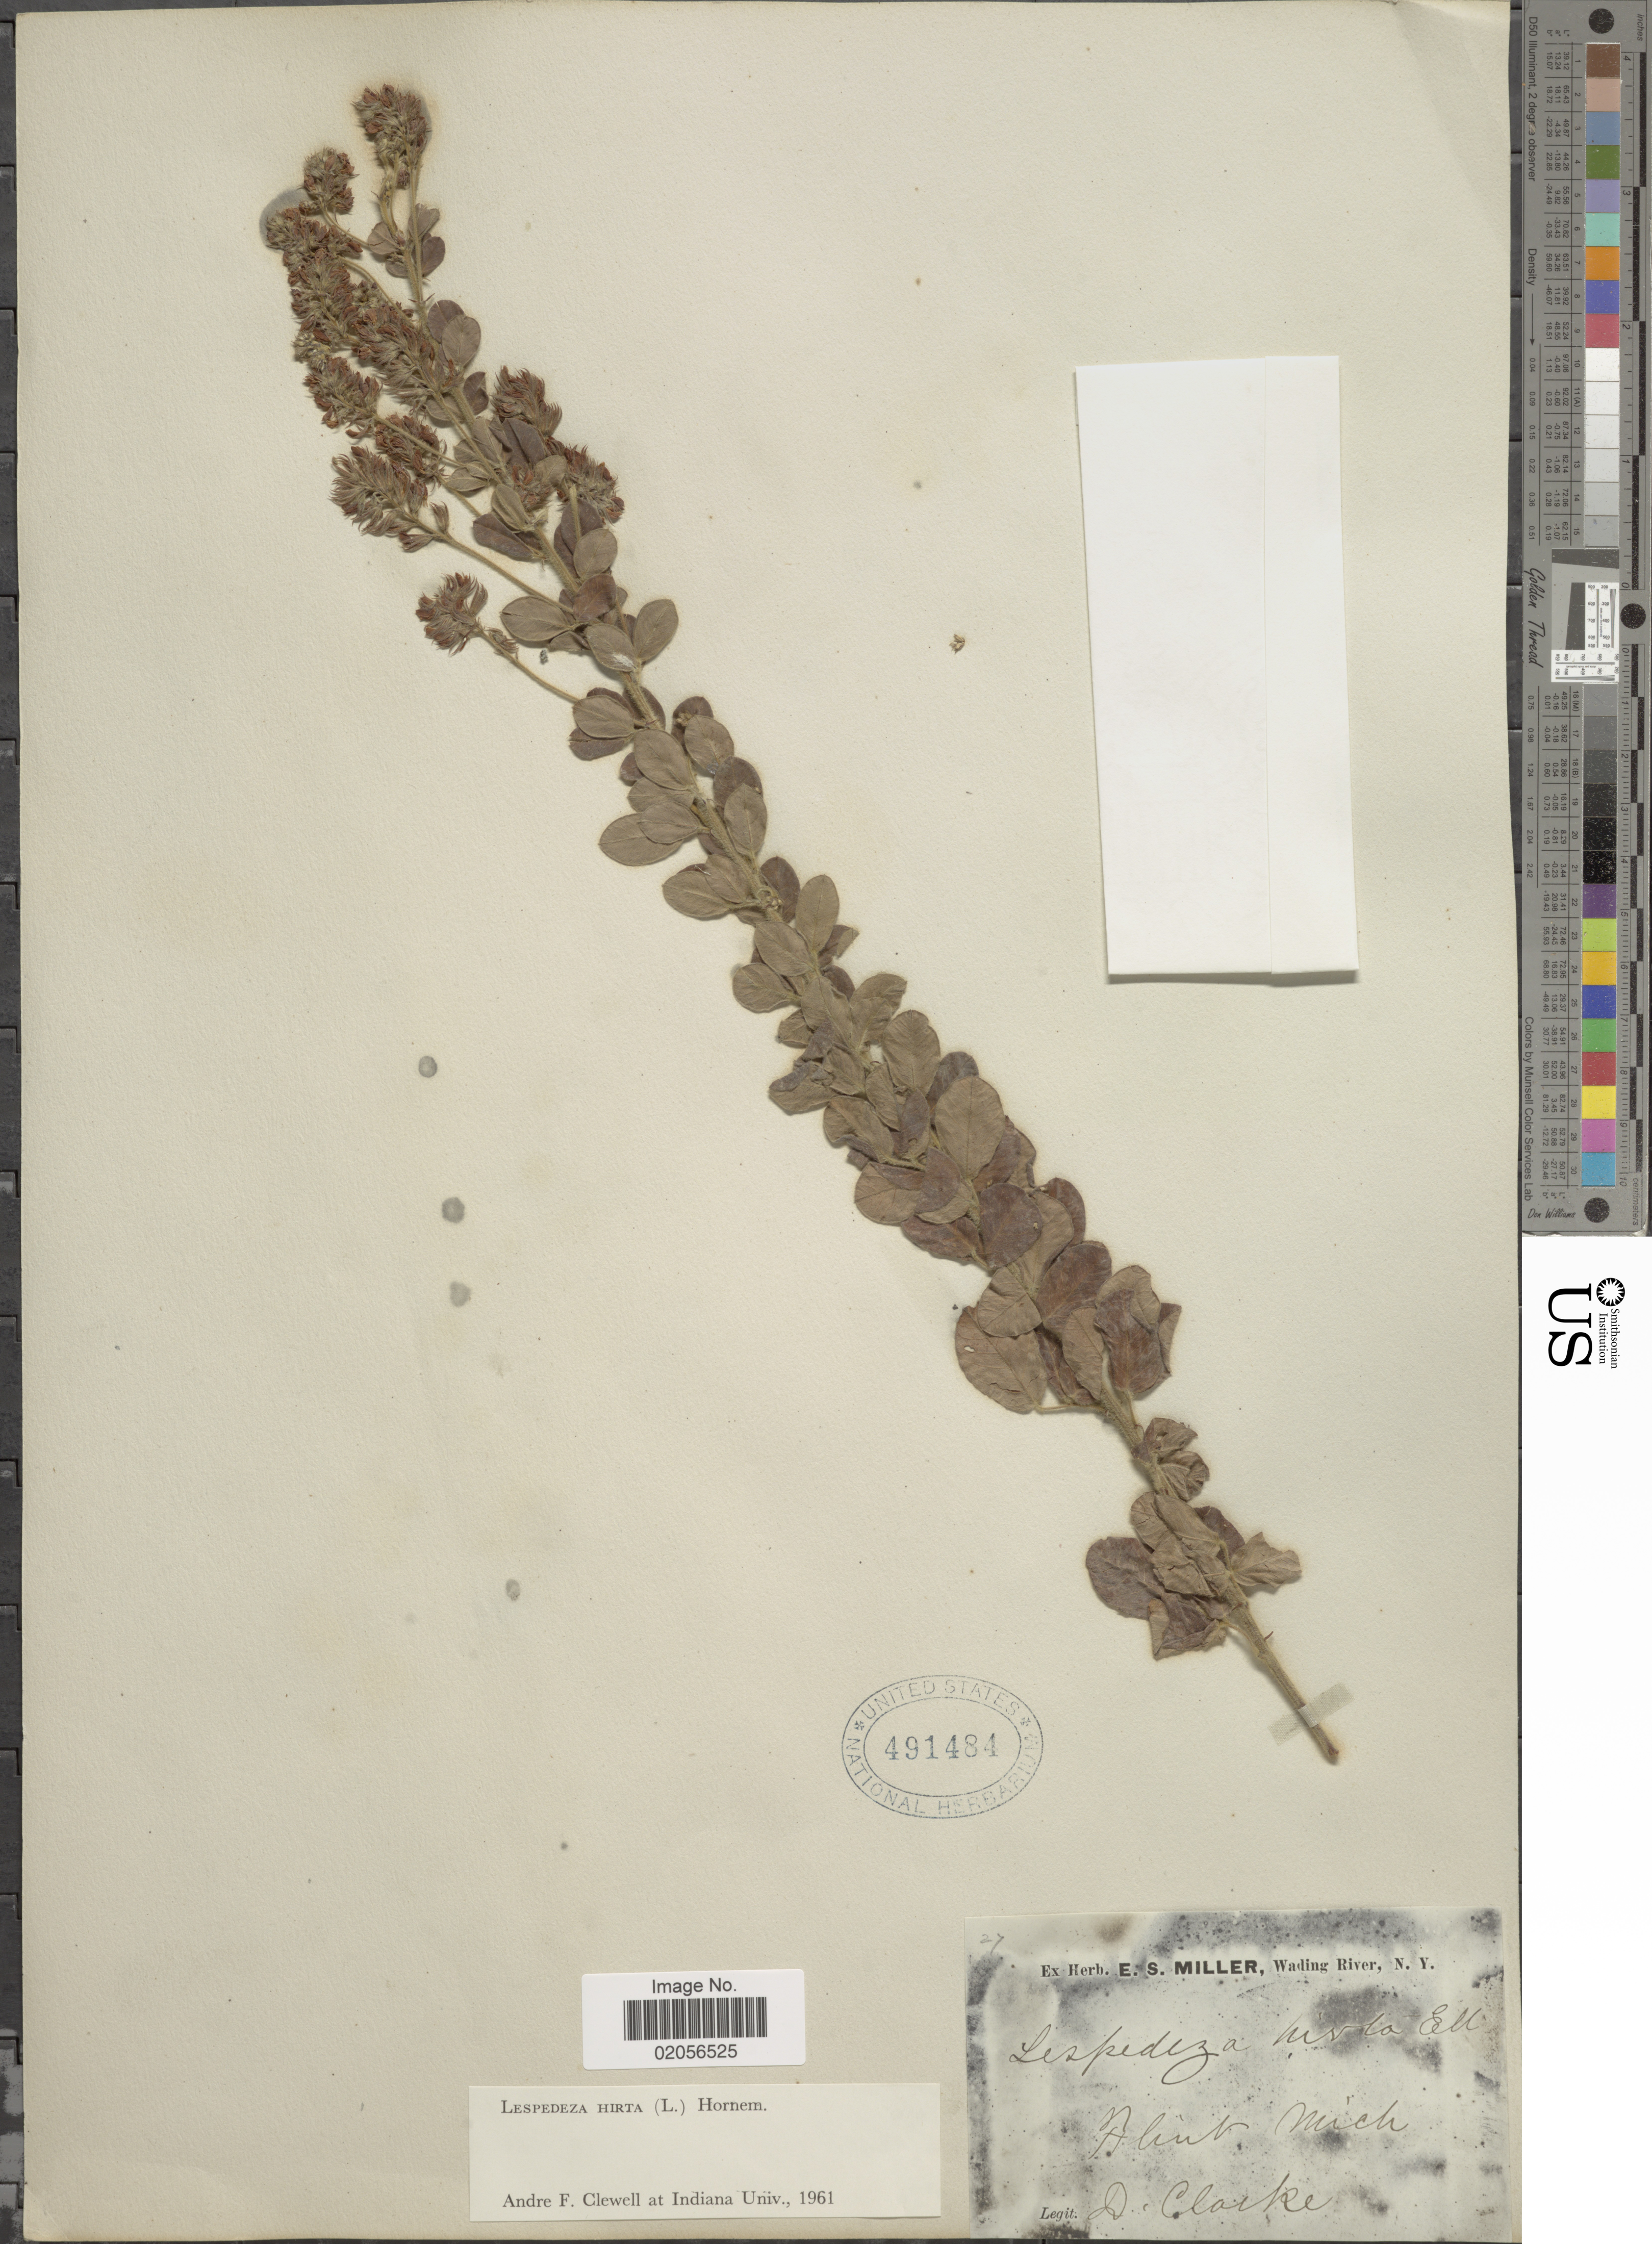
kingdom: Plantae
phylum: Tracheophyta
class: Magnoliopsida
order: Fabales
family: Fabaceae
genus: Lespedeza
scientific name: Lespedeza hirta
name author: (L.) Hornem.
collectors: D. Clarke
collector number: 27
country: United States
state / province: Michigan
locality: Flint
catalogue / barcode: US 491484